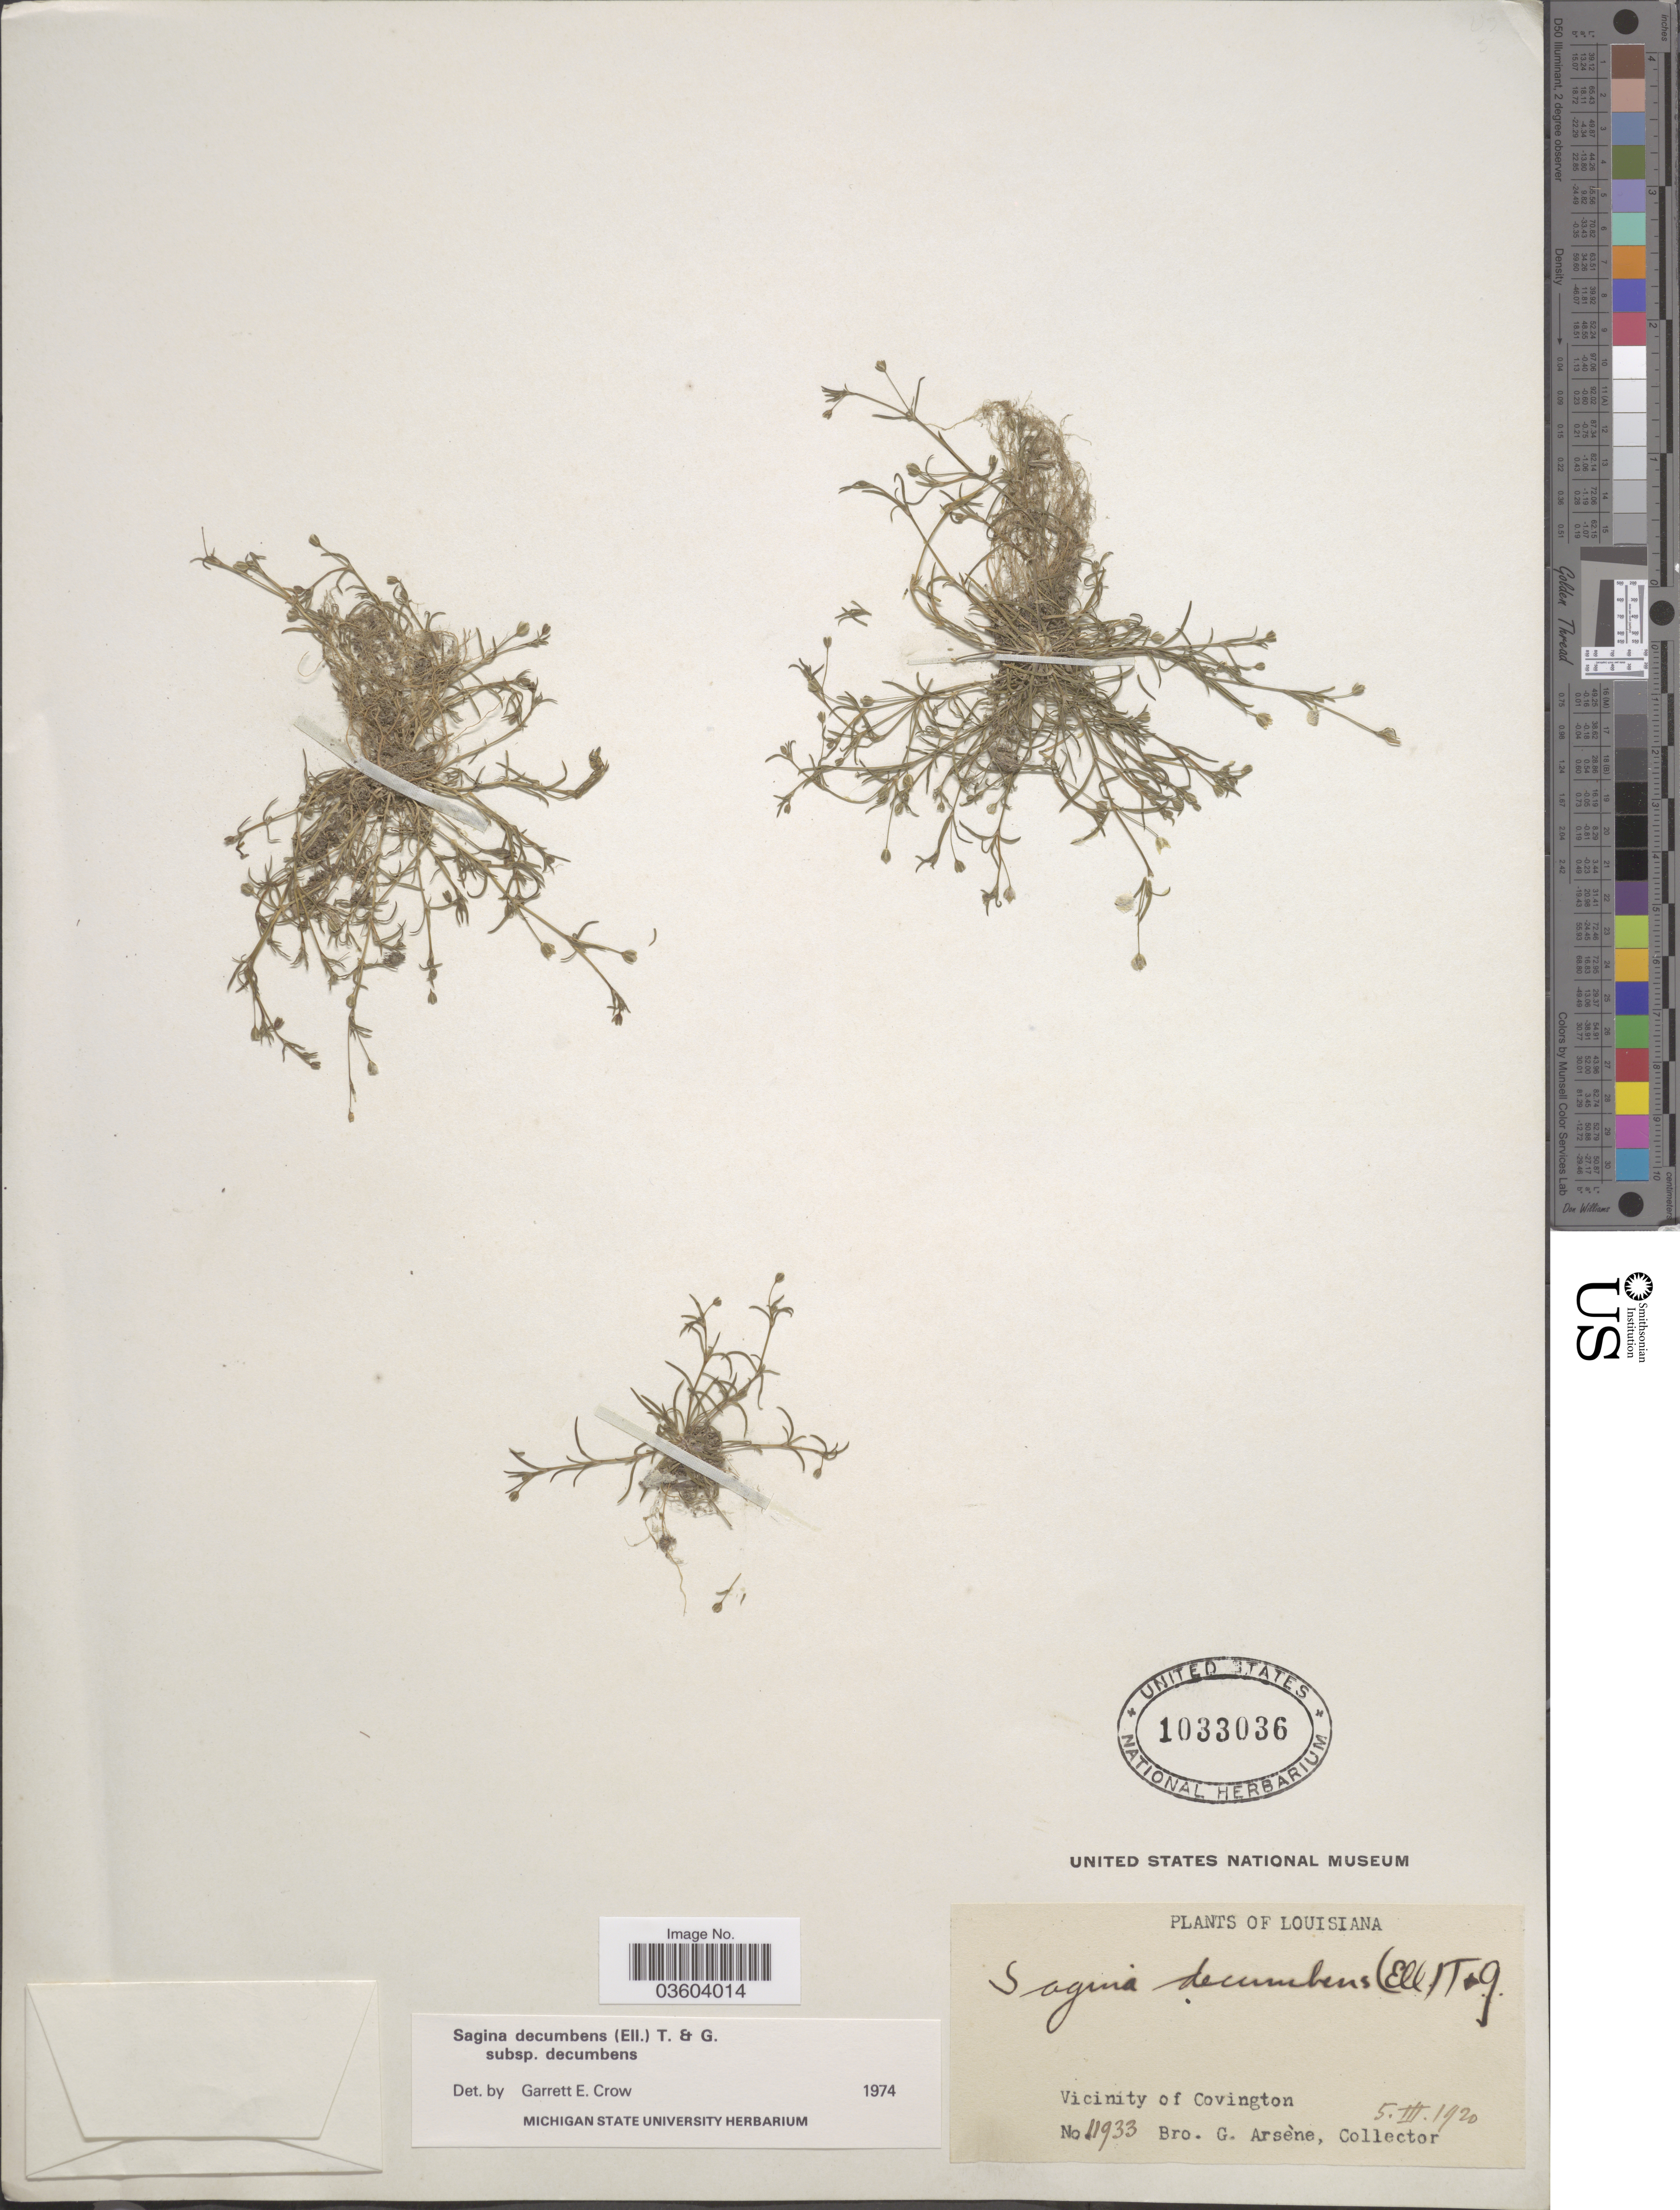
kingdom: Plantae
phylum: Tracheophyta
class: Magnoliopsida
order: Caryophyllales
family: Caryophyllaceae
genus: Sagina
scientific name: Sagina decumbens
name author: (Elliott) Torr. & A. Gray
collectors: Bro. G. Arsène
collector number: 11933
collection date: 1920-03-05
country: United States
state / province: Louisiana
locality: Vicinity of Covington.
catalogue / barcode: US 1033036